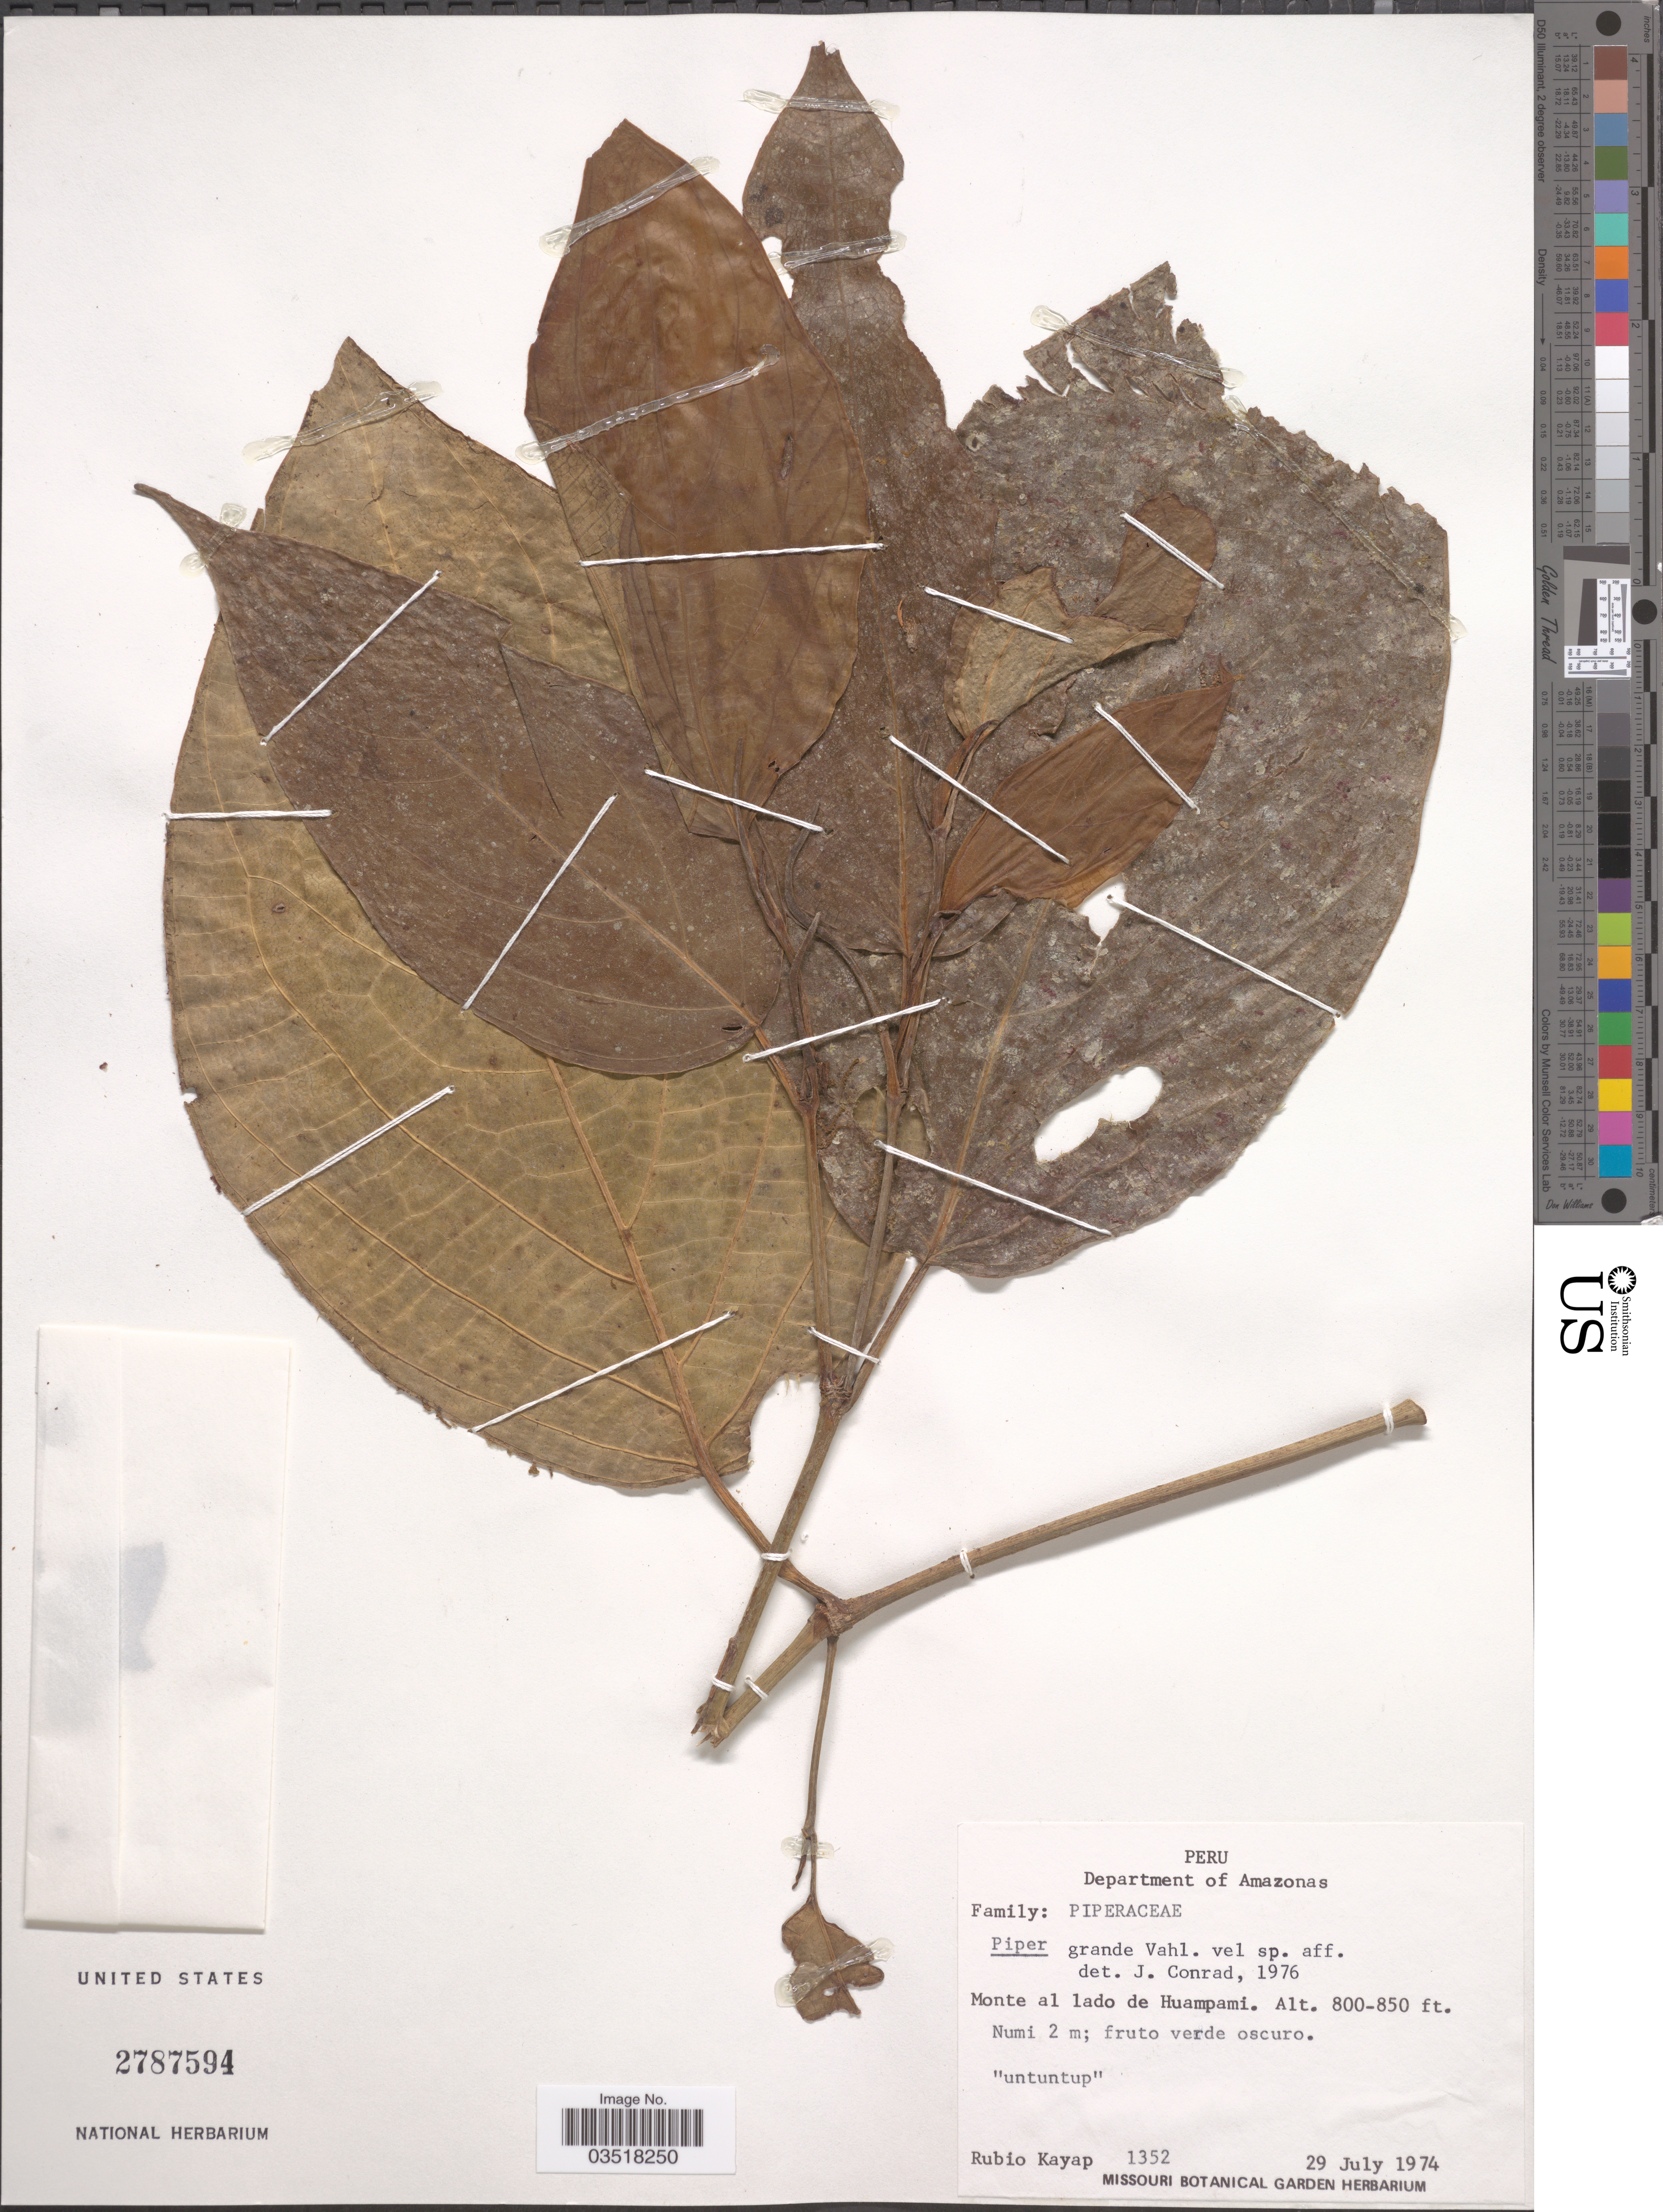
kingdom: Plantae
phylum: Tracheophyta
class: Magnoliopsida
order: Piperales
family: Piperaceae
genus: Piper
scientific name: Piper grande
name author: Vahl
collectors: R. Kayap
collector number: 1352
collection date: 1974-07-29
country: Peru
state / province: Amazonas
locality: Department of Amazonas. Monte al lado de Huampami.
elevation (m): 244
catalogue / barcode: US 2787594